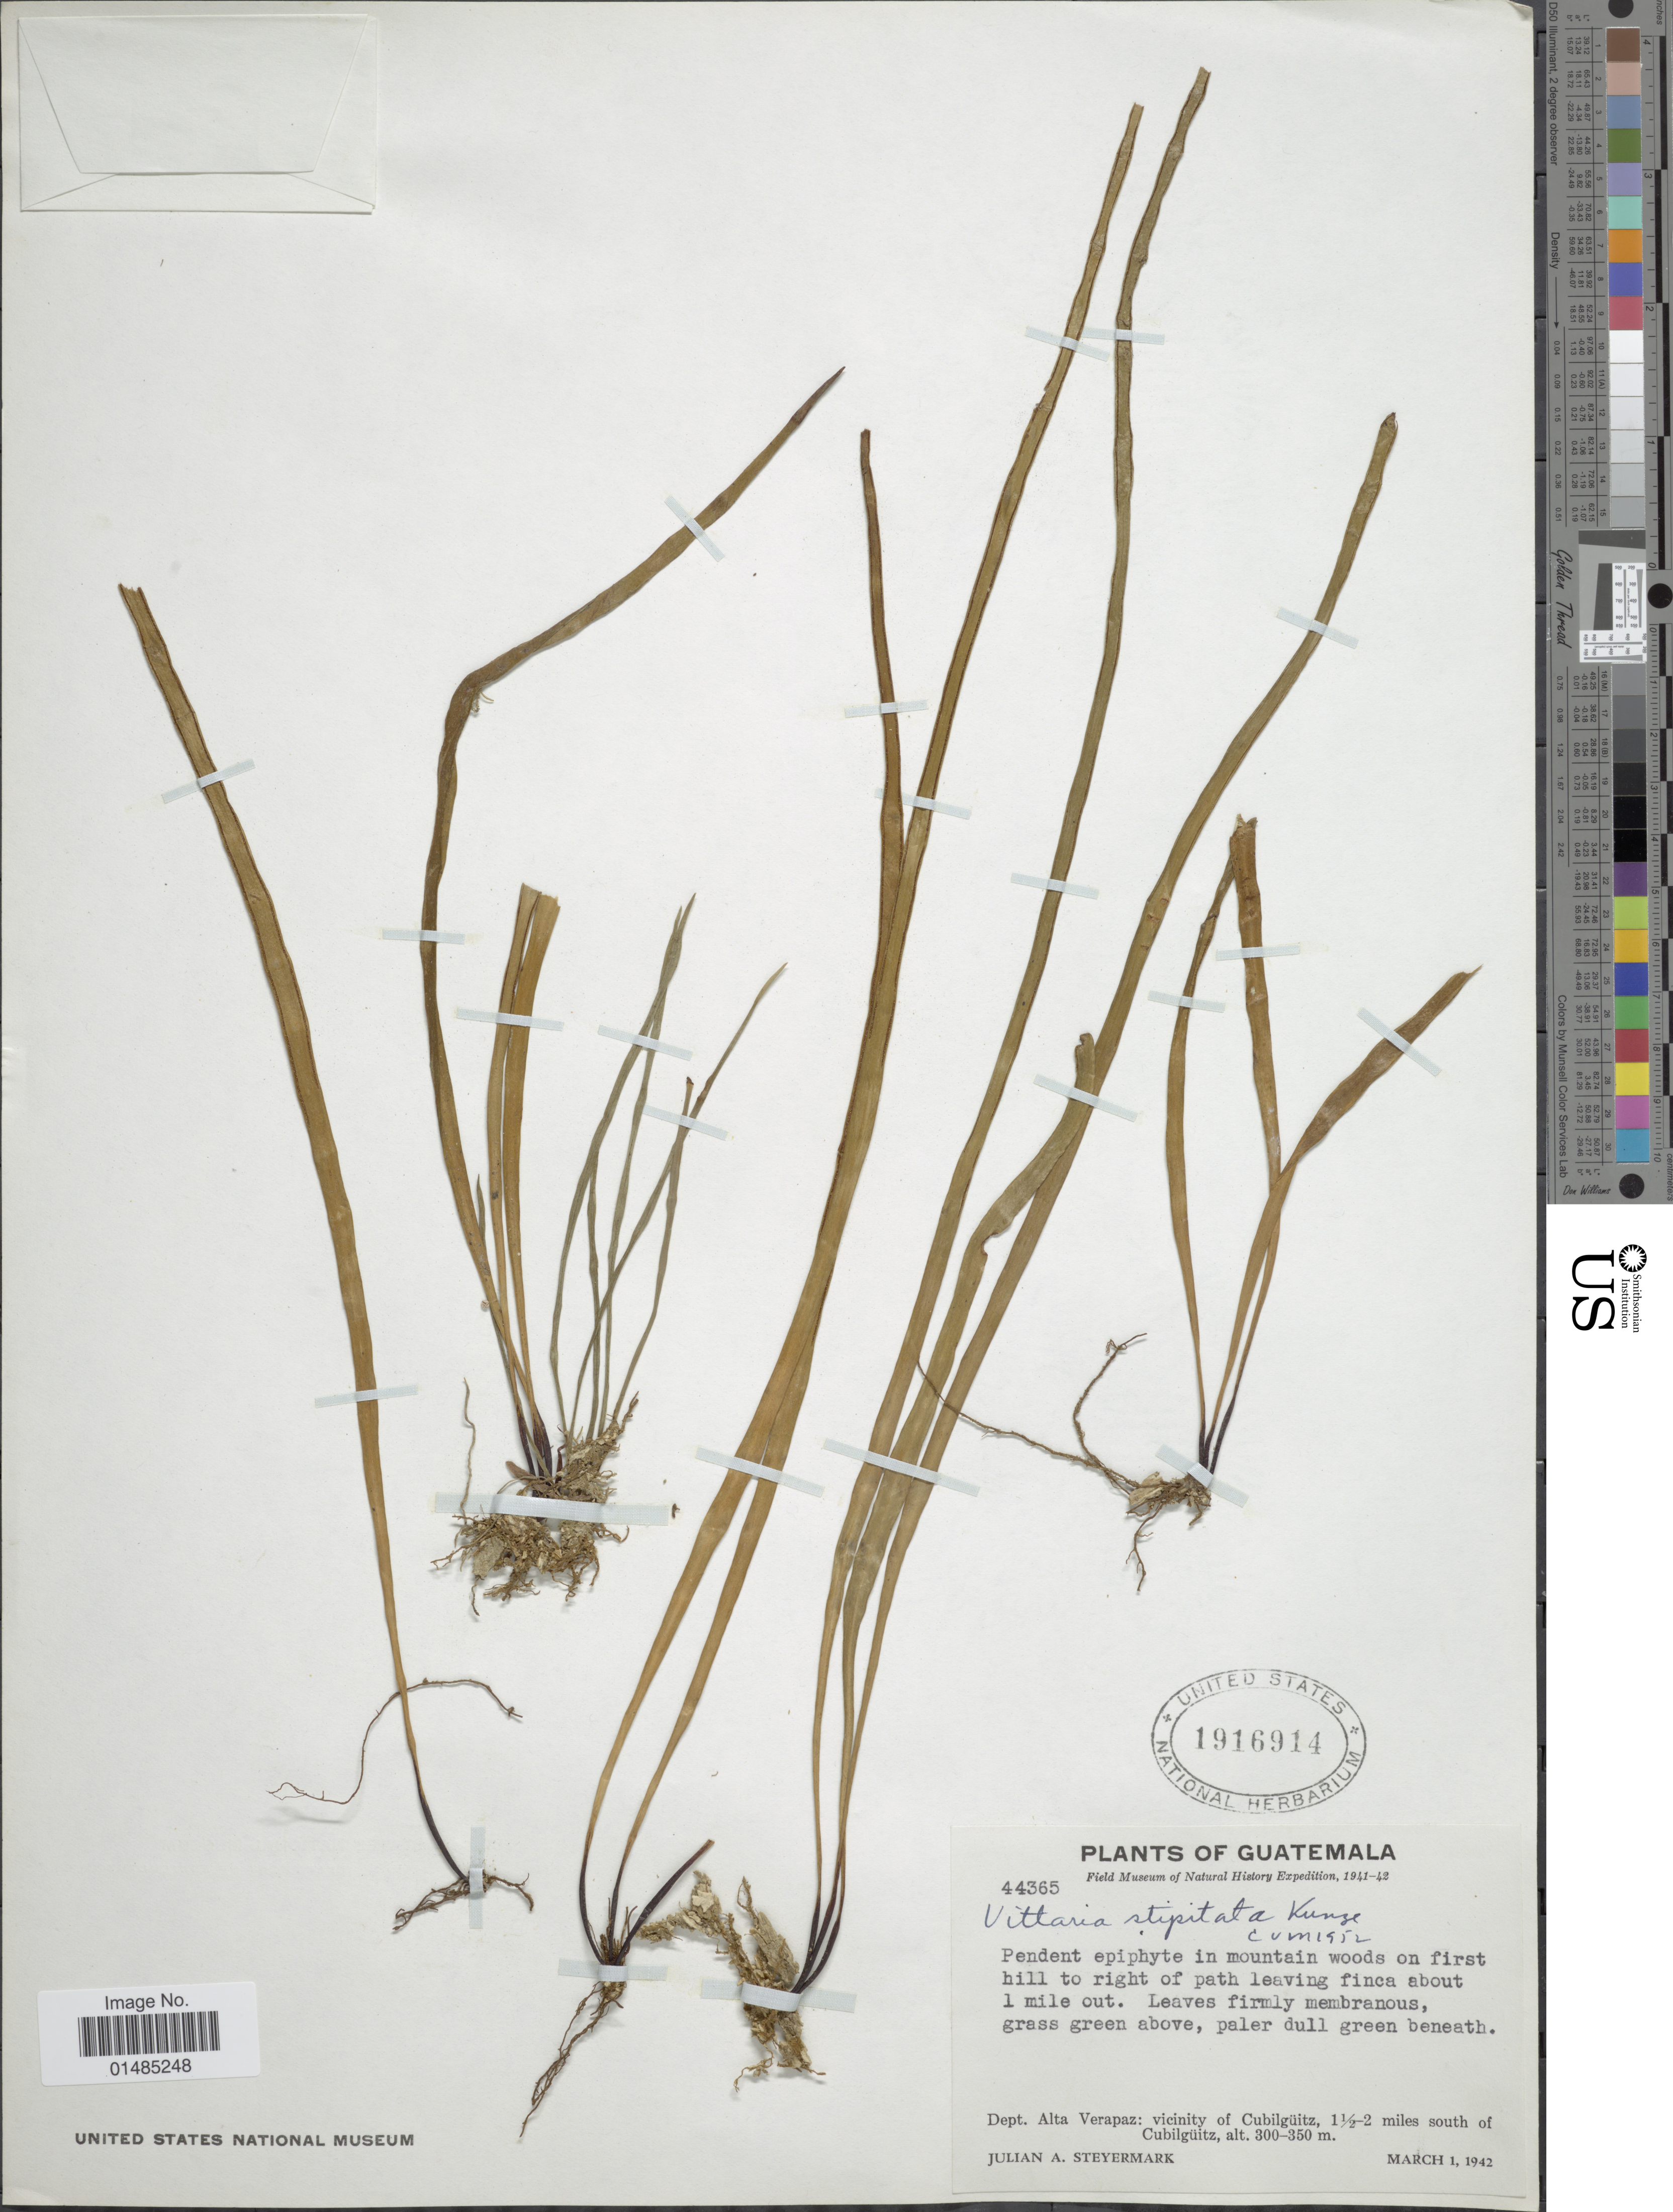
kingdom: Plantae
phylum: Tracheophyta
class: Polypodiopsida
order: Polypodiales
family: Pteridaceae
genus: Radiovittaria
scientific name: Radiovittaria stipitata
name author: (Kunze) E.H. Crane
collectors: J. Steyermark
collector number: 44365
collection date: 1942-03-01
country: Guatemala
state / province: Alta Verapaz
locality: Guatemala, Dept. Alta Verapaz: vicinity of Cubilguitz, 1½ - 2 miles south of Cubilguitz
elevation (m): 300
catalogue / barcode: US 1916914